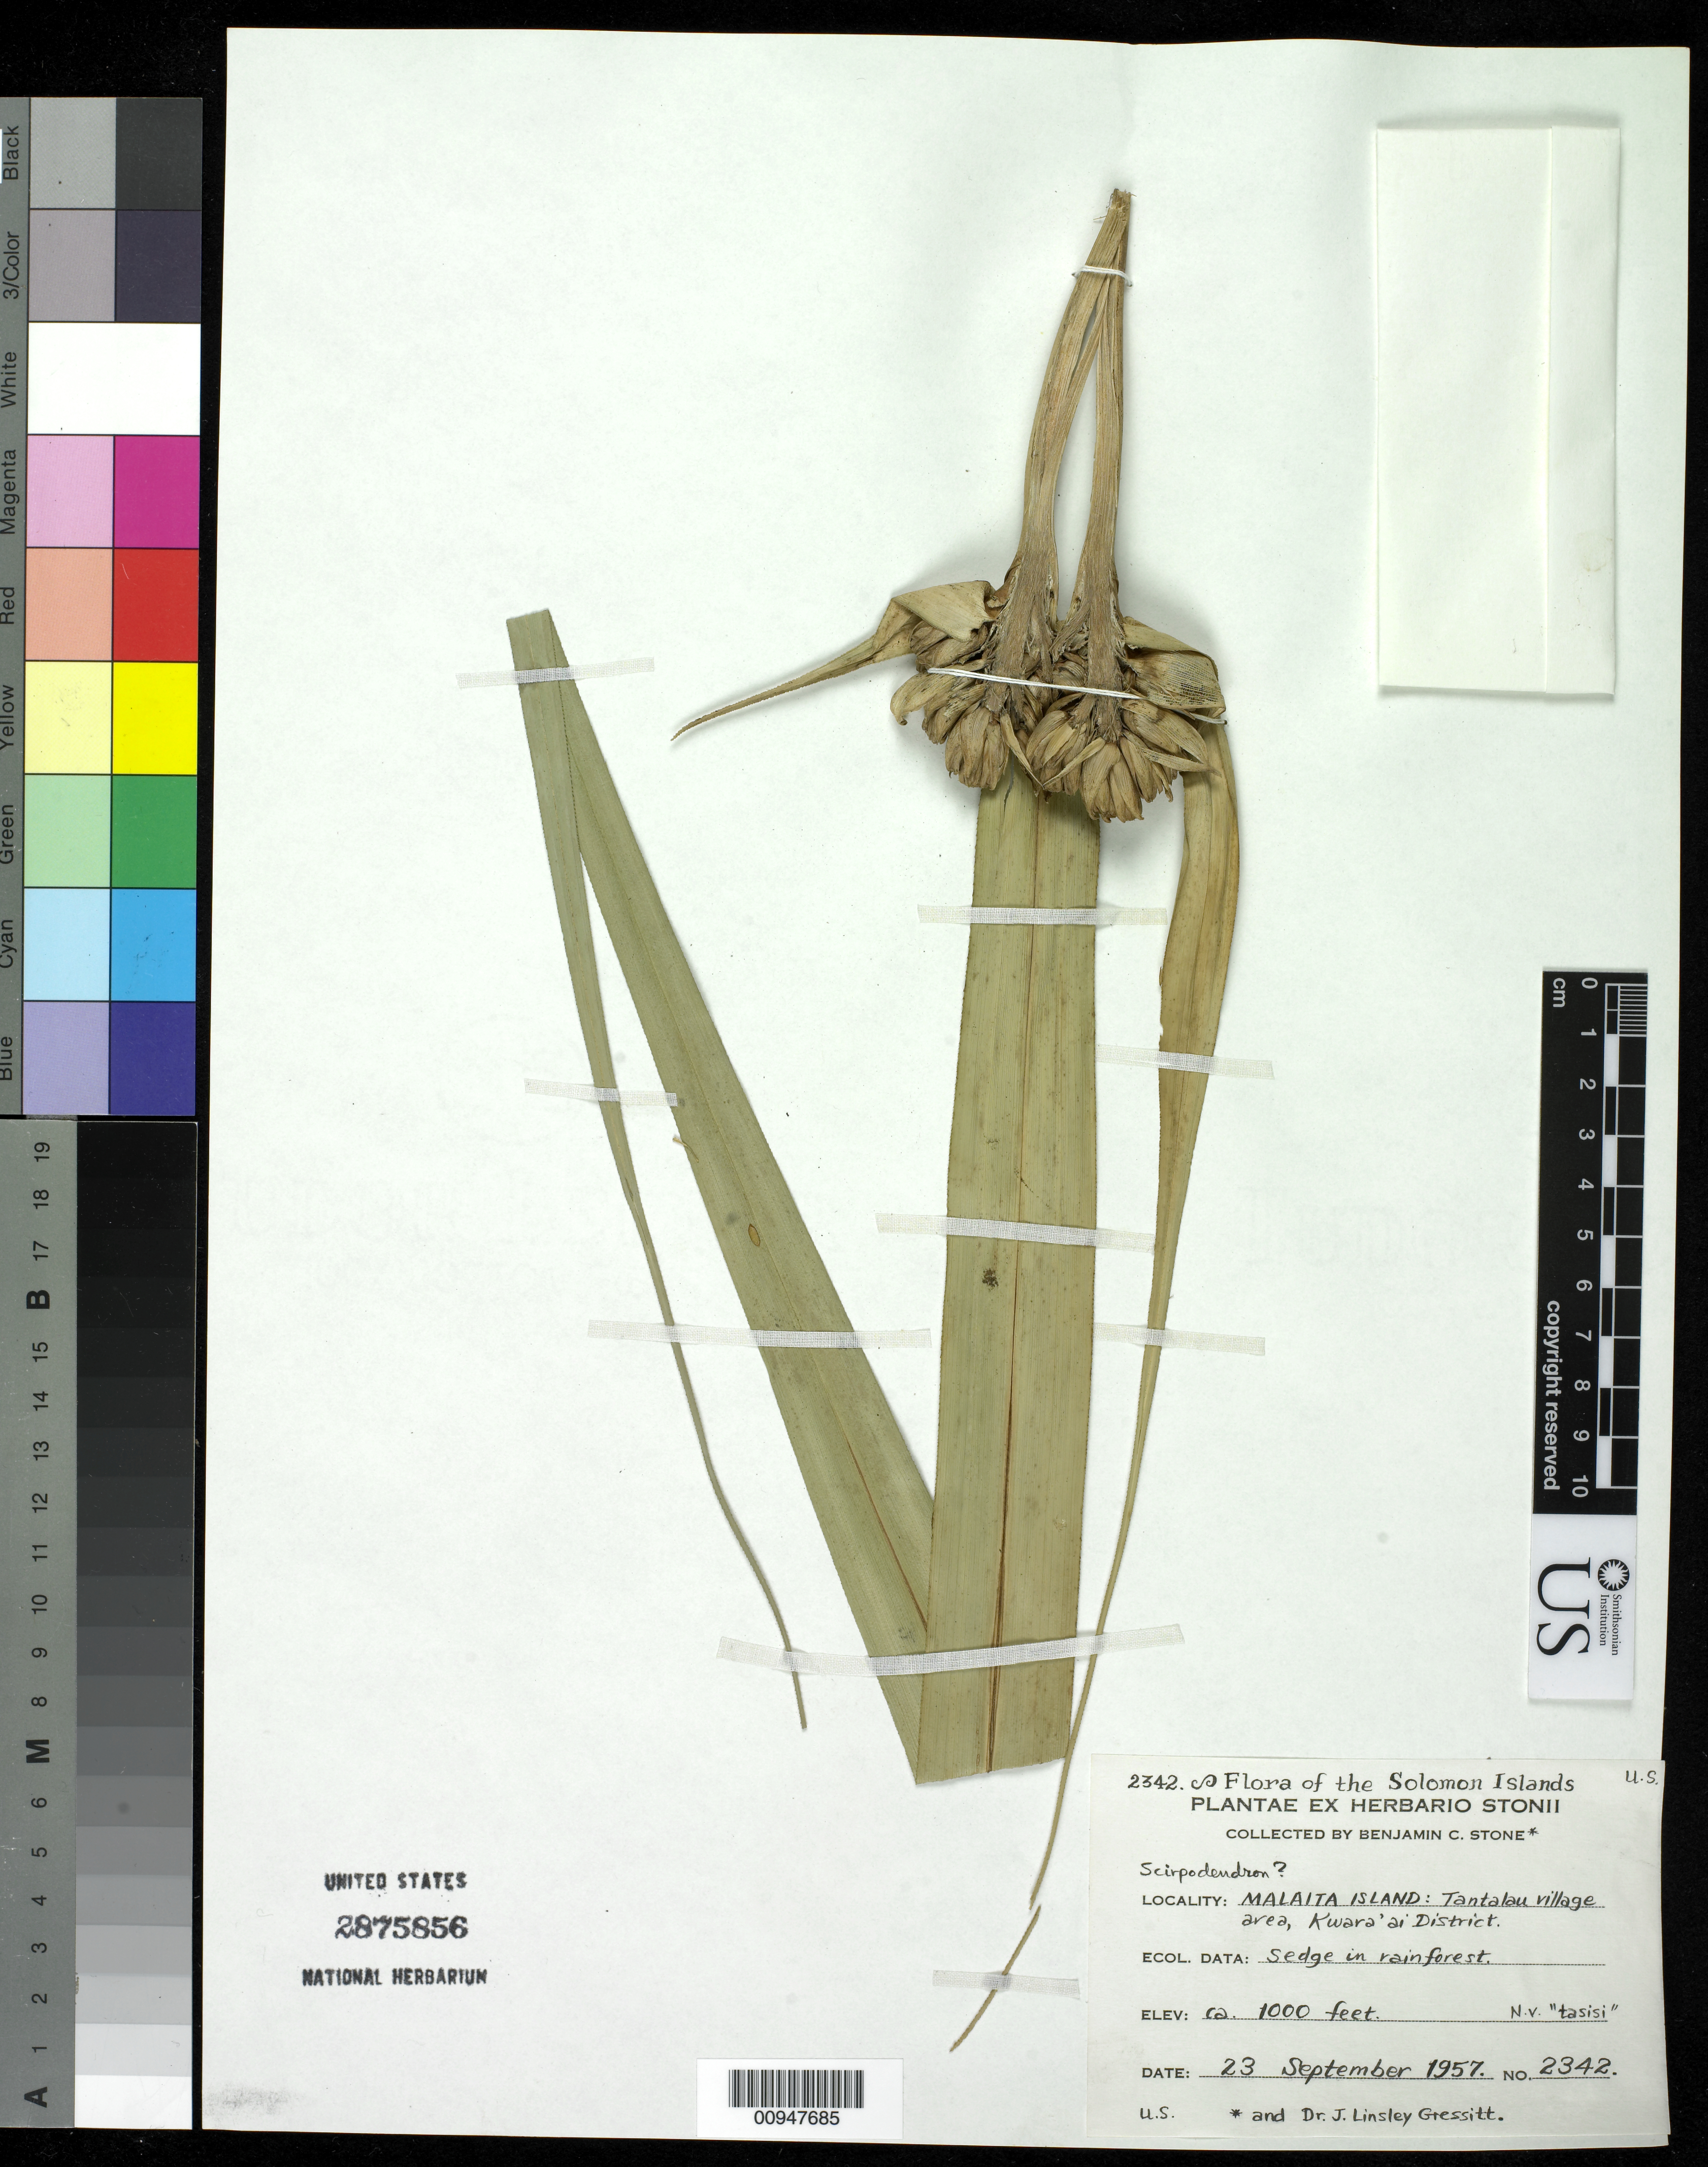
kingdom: Plantae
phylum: Tracheophyta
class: Liliopsida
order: Poales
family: Cyperaceae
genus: Mapania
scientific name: Mapania macrocephala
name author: (Gaudich.) K. Schum.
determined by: Strong, Mark T., (BOT), Smithsonian Institution - National Museum of Natural History (UNITED STATES)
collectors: B. C. Stone & J. Gressitt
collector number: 2342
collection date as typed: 23 Sep 1957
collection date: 1957-09-23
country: Solomon Islands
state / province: Malaita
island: Malaita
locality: Malaita island: tantalau village area, Kwara'ai District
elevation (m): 305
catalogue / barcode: US 2875856